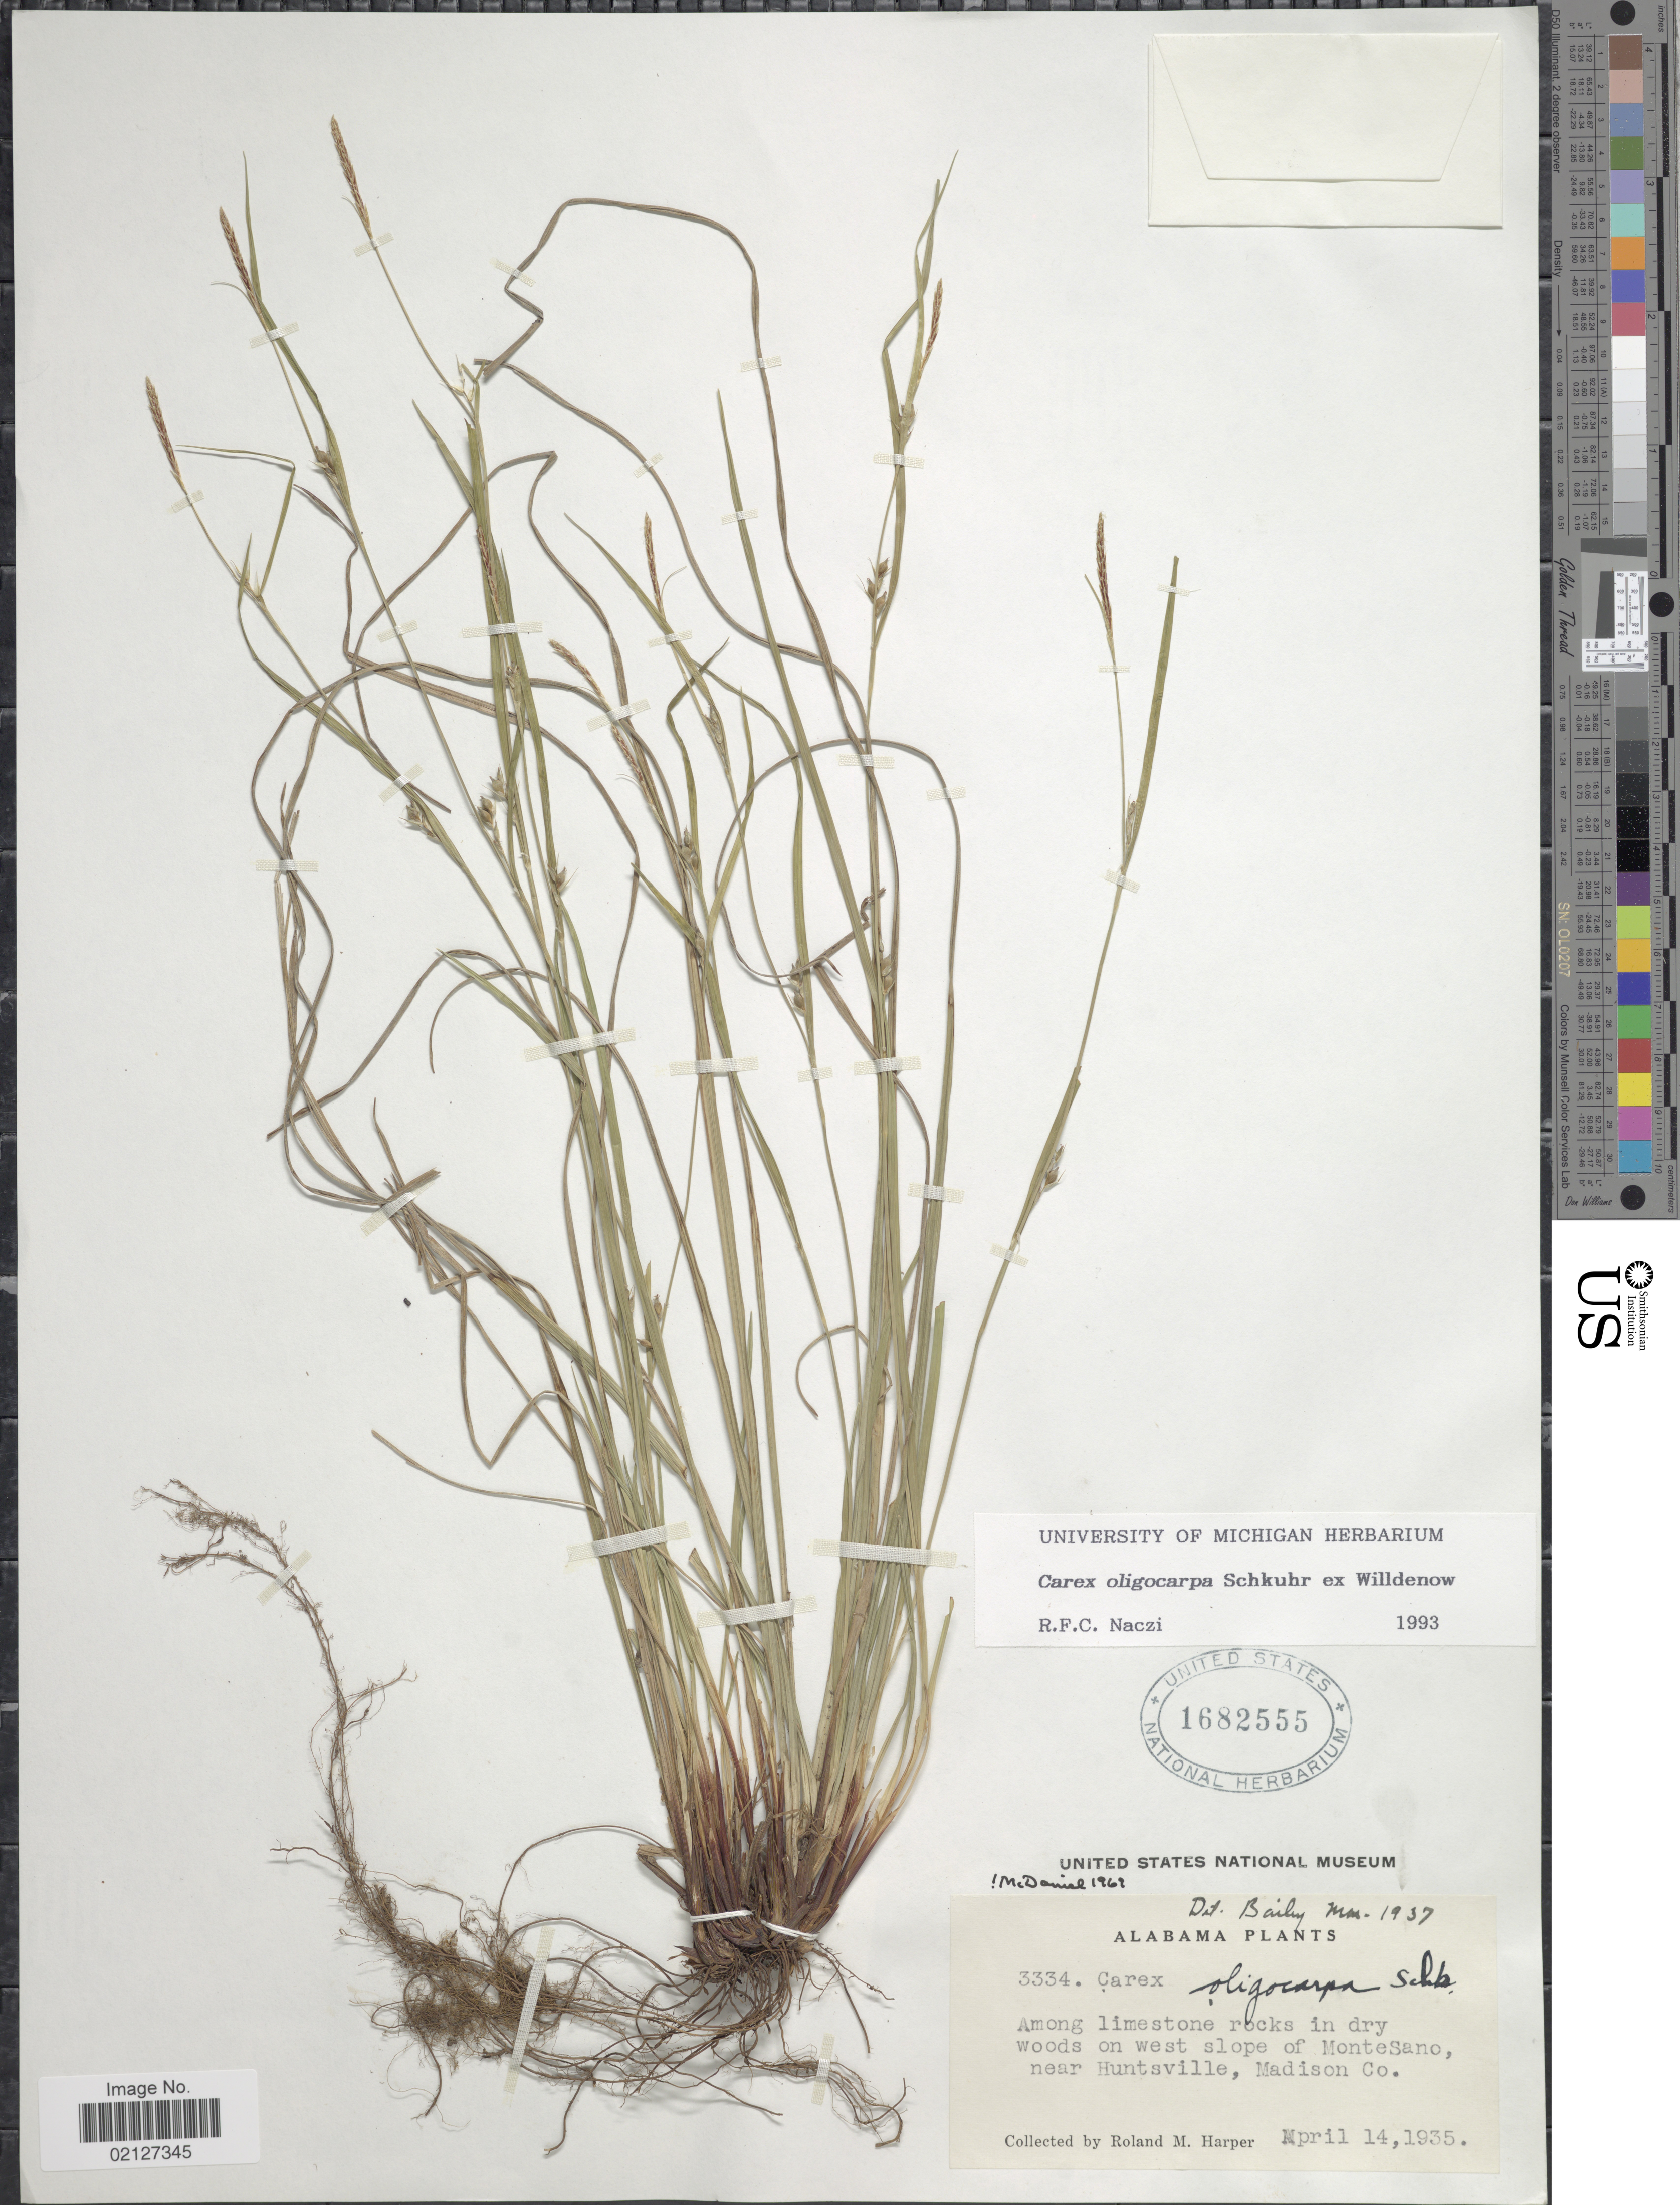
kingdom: Plantae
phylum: Tracheophyta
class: Liliopsida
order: Poales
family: Cyperaceae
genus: Carex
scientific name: Carex oligocarpa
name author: Willd.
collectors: R. M. Harper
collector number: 3334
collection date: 1935-04-14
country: United States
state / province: Alabama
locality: west slope of Montesano, near Huntsville, Madison Co.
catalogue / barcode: US 1682555